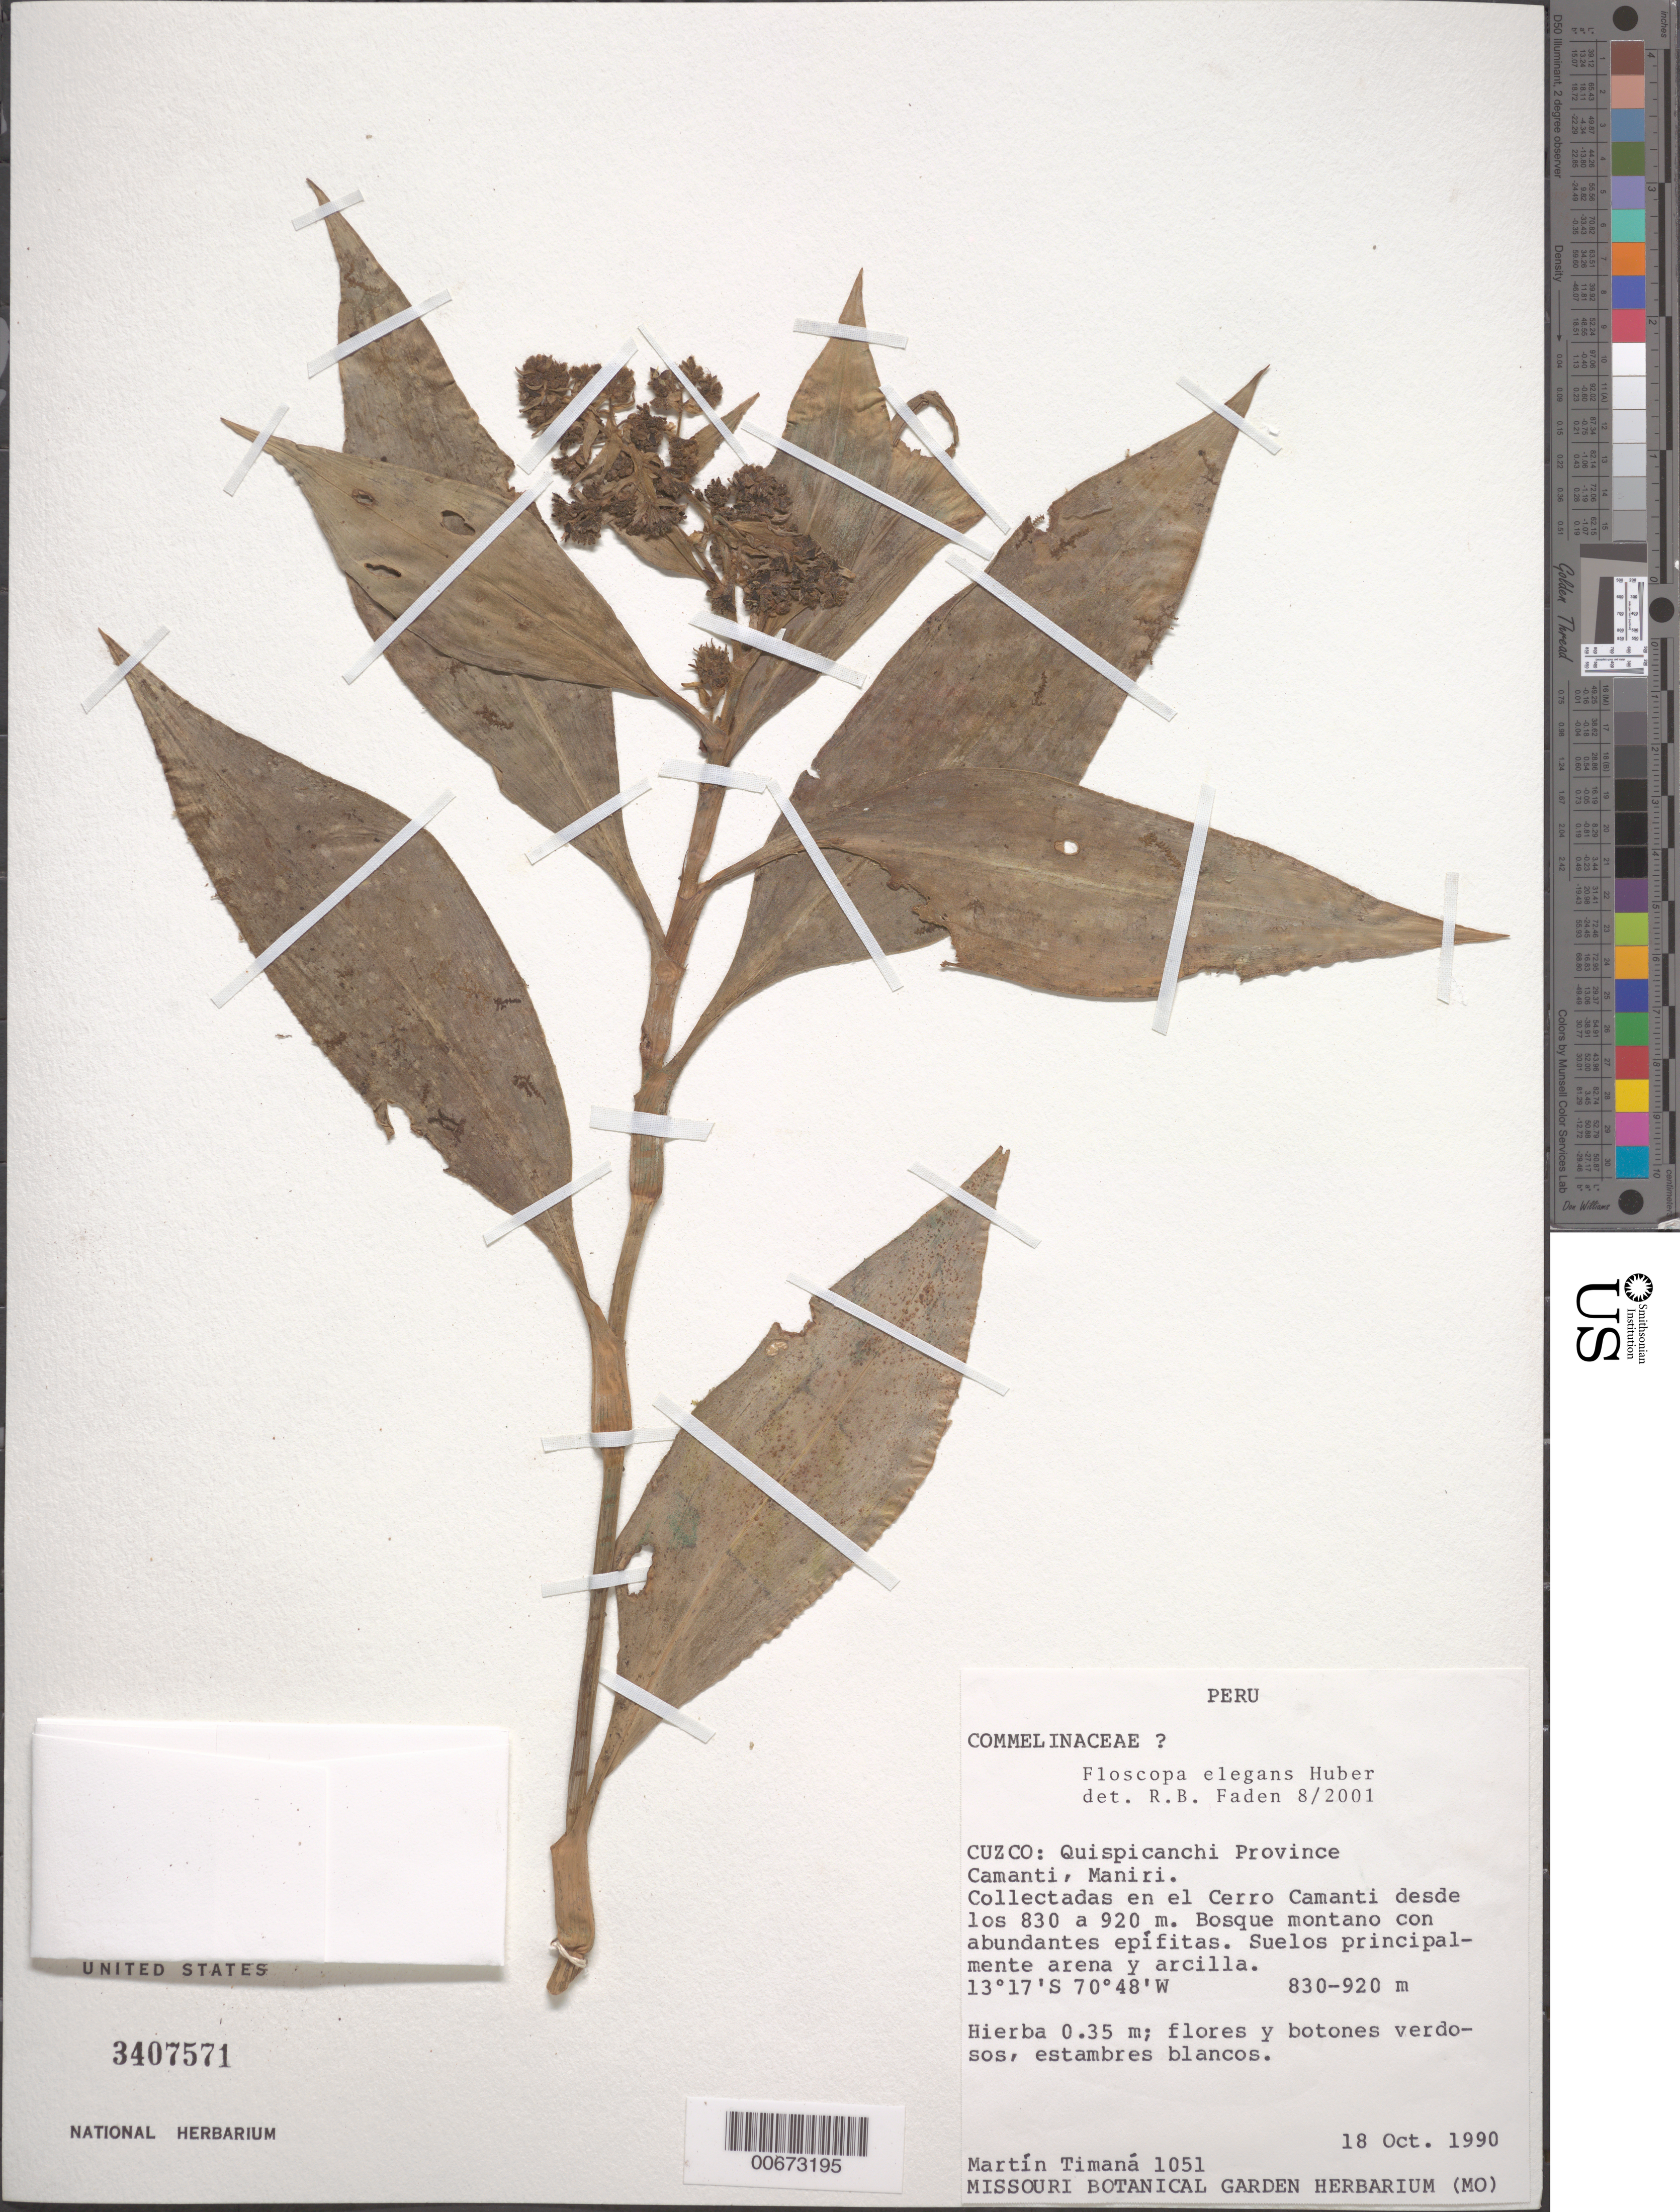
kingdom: Plantae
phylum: Tracheophyta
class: Liliopsida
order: Commelinales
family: Commelinaceae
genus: Floscopa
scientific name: Floscopa elegans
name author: Huber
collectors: M. E. Timaná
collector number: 1051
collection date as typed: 18 Oct 1990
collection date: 1990-10-18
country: Peru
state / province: Cusco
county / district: Quispicanchis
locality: Camanti, Maniri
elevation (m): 830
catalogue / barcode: US 3407571